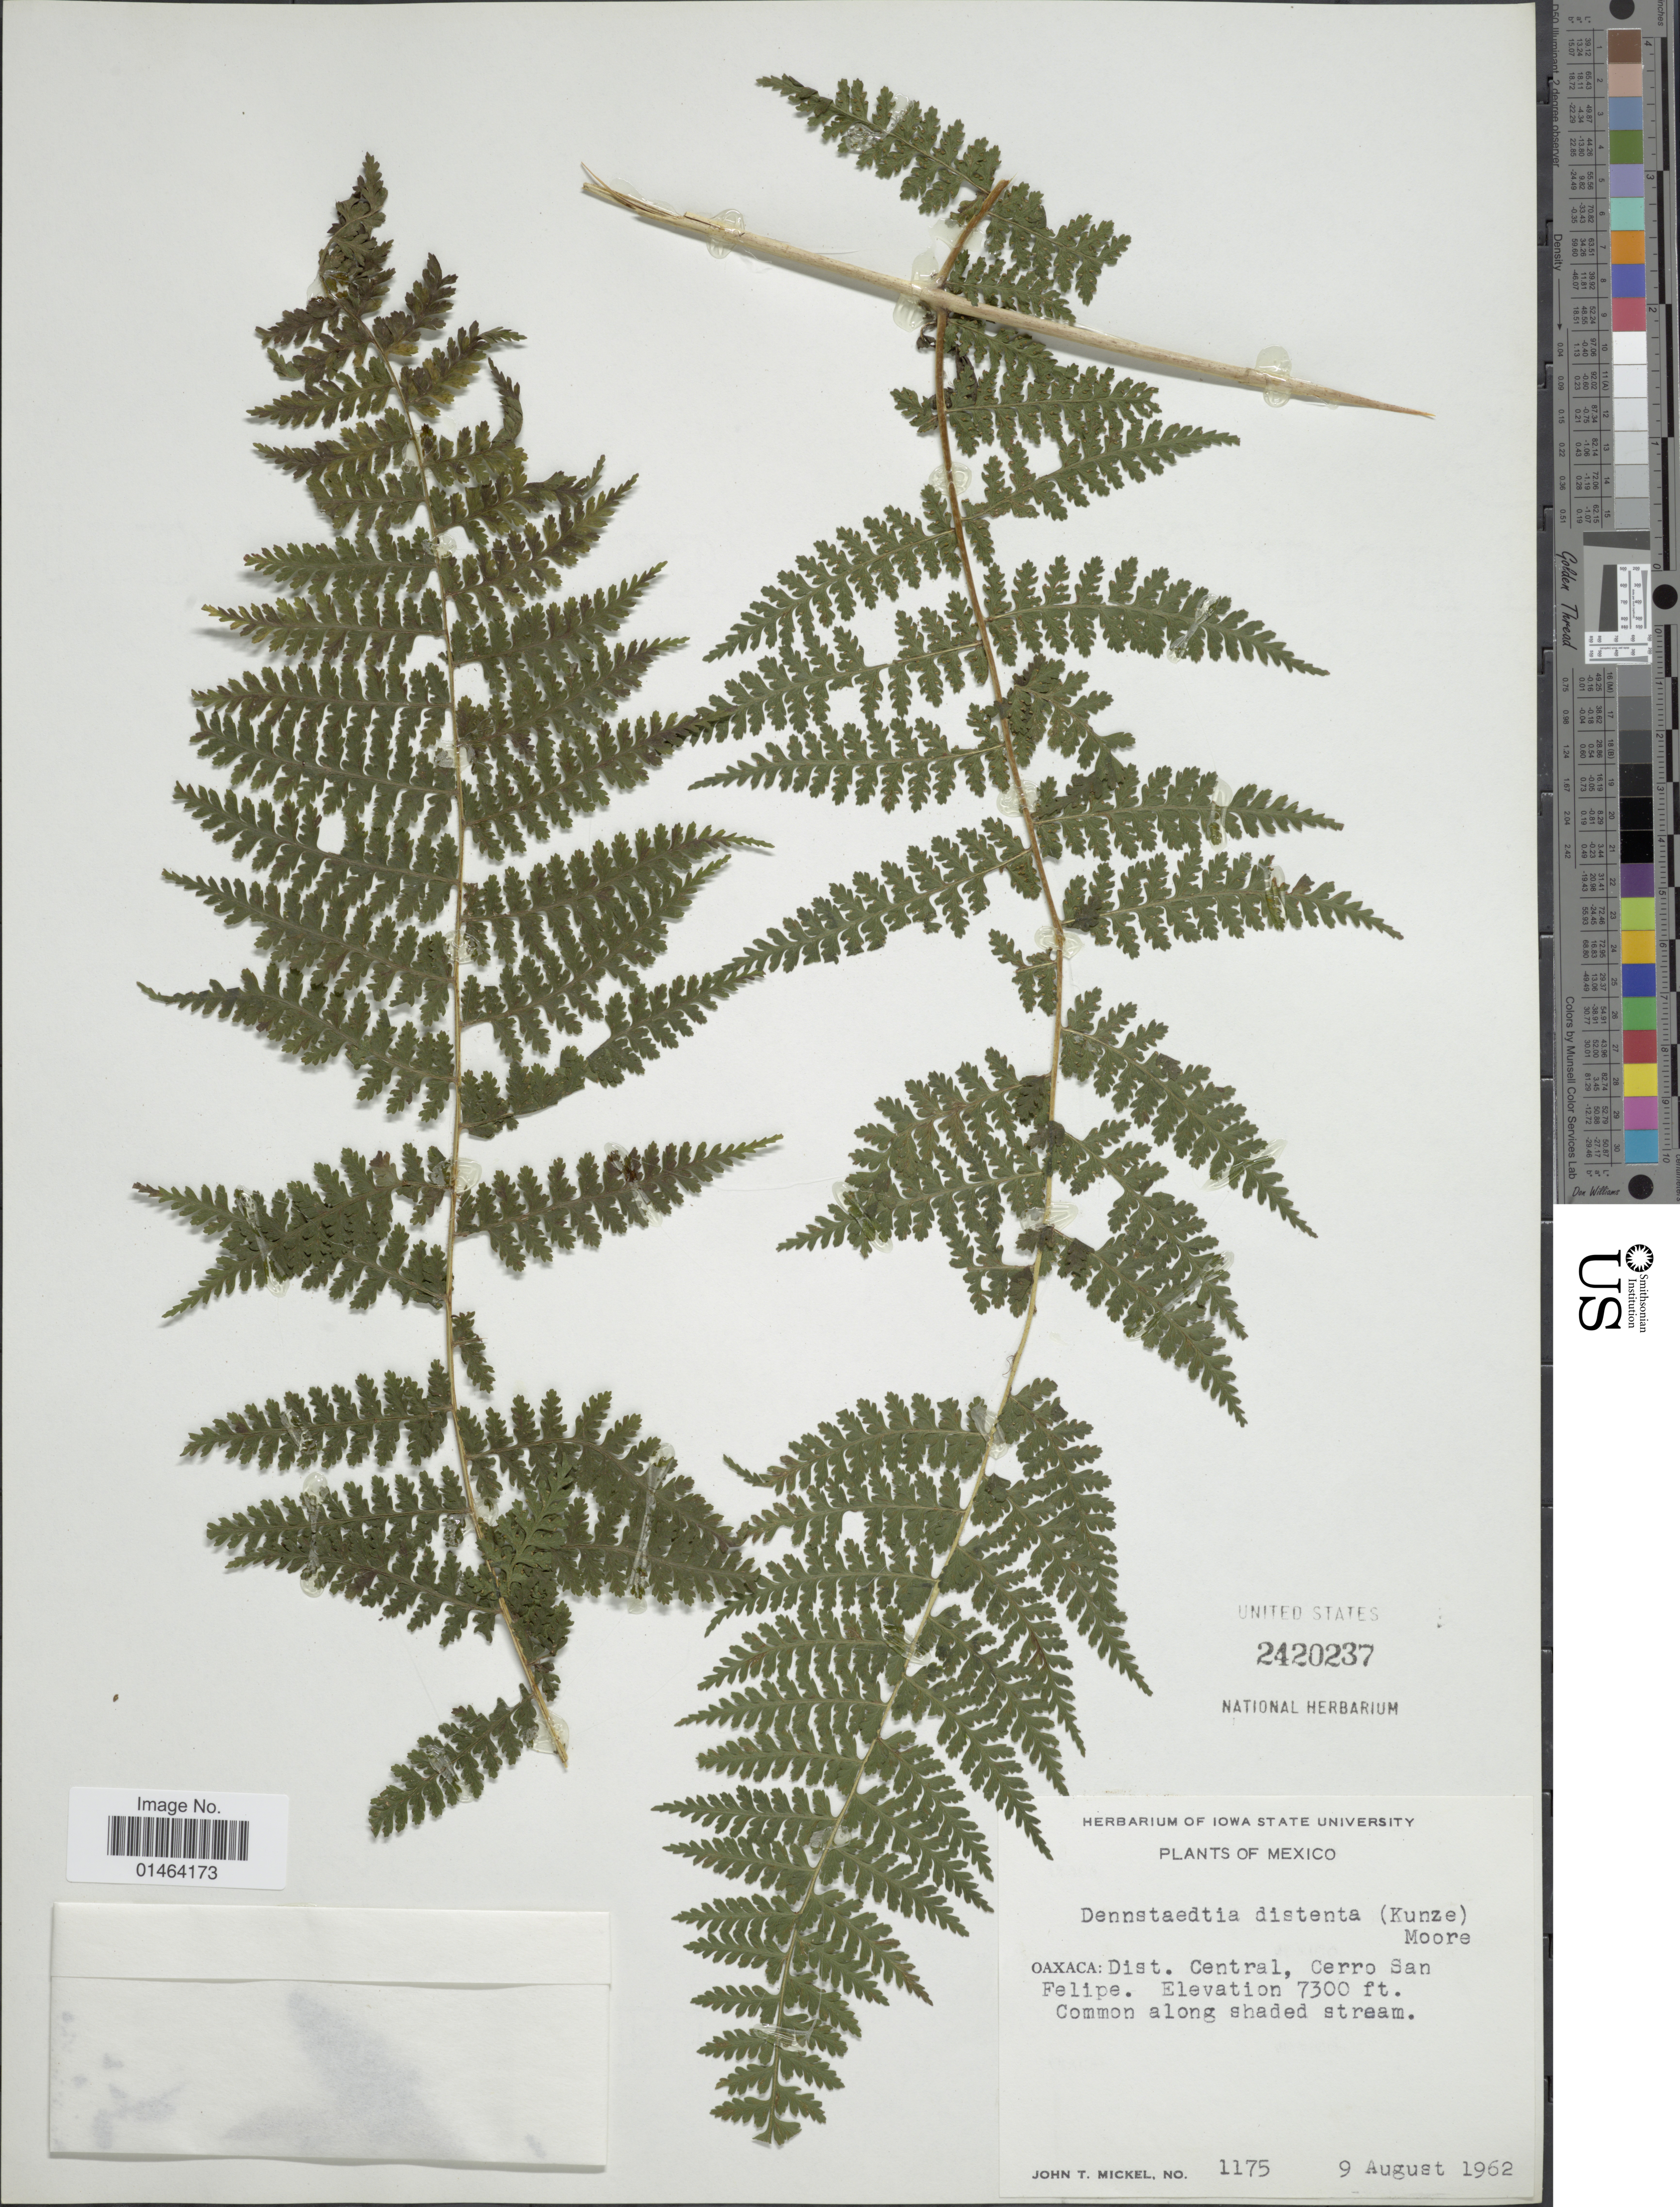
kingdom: Plantae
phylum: Tracheophyta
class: Polypodiopsida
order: Polypodiales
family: Dennstaedtiaceae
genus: Dennstaedtia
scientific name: Dennstaedtia distenta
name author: (Kunze) T. Moore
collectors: J. T. Mickel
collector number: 1175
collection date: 1962-08-09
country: Mexico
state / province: Oaxaca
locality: Dist. Central, Cerro San Felipe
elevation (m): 2225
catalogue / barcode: US 2420237